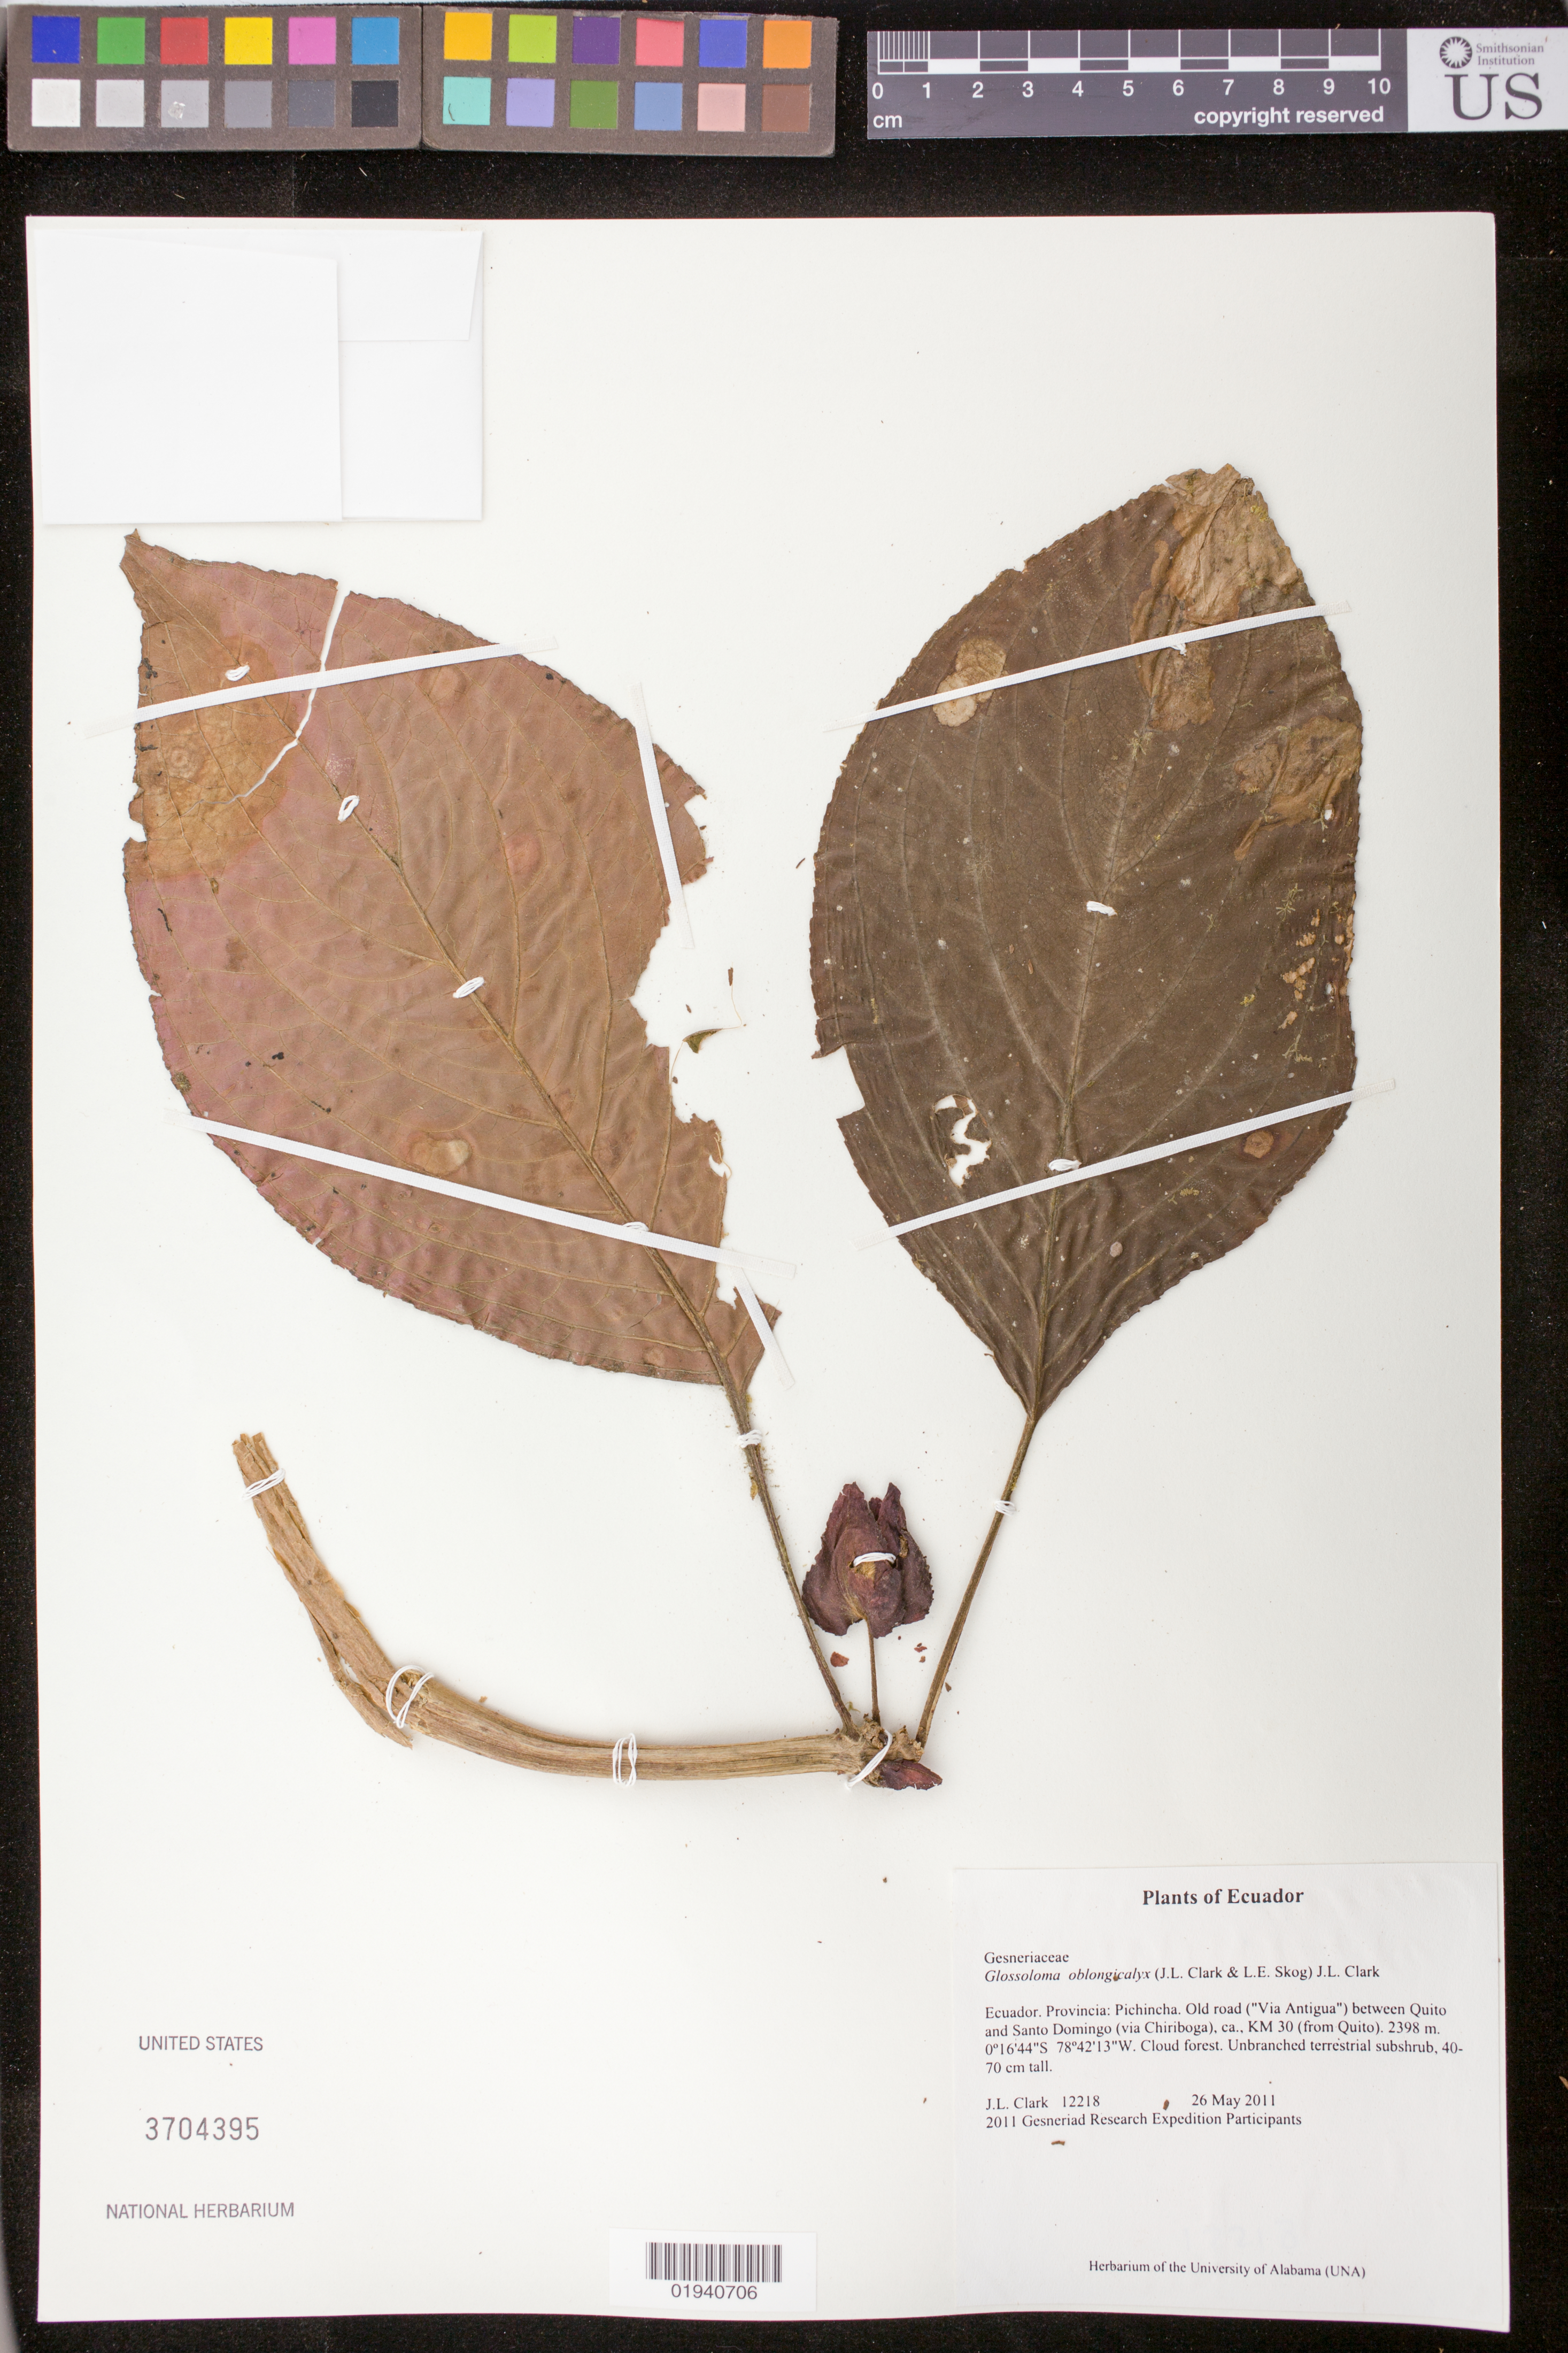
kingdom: Plantae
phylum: Tracheophyta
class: Magnoliopsida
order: Lamiales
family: Gesneriaceae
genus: Glossoloma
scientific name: Glossoloma oblongicalyx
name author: (J.L. Clark & L.E. Skog) J.L. Clark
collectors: J. L. Clark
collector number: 12218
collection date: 2011-05-26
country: Ecuador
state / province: Pichincha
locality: Ecuador. Provincia: Pichincha. Old road ("Via Antigua") between Quito and Santo Domingo (via Chiriboga), ca. KM 30 (from Quito).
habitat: Cloud forest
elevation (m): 2398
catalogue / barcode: US 3704395